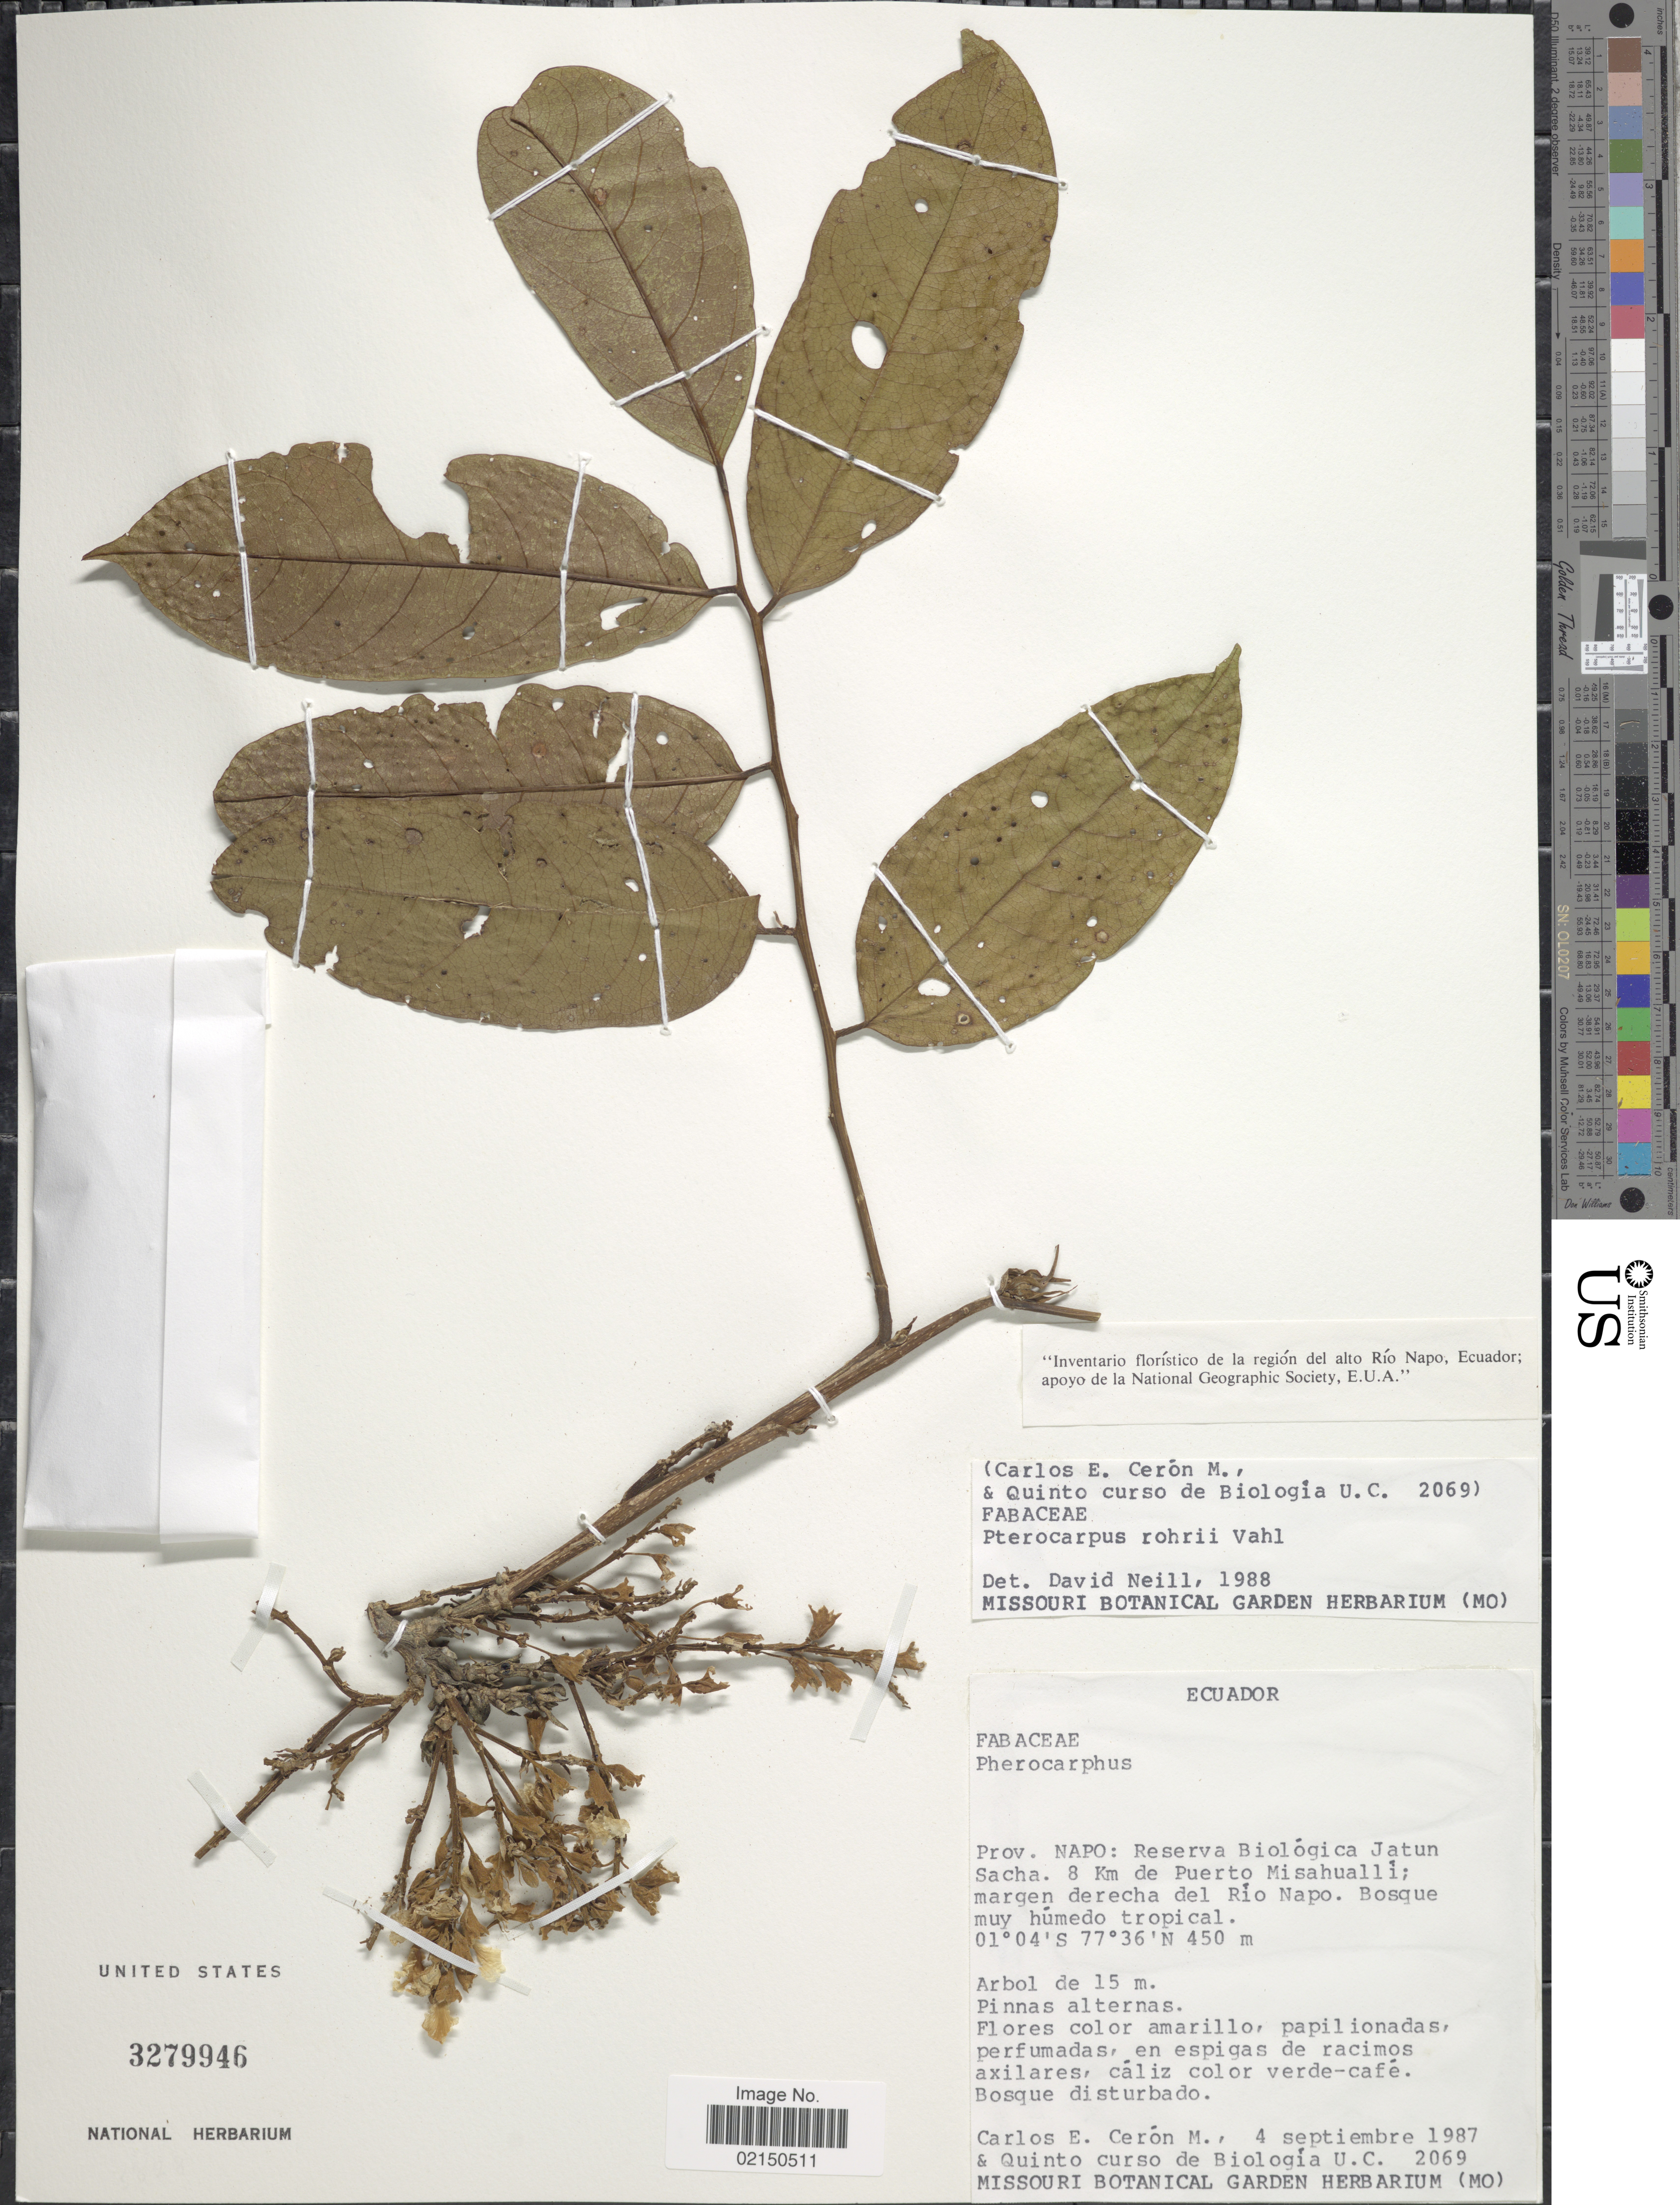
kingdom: Plantae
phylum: Tracheophyta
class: Magnoliopsida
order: Fabales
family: Fabaceae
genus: Pterocarpus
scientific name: Pterocarpus rohrii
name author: Vahl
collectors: C. E. Cerón M. & Quinto curso de Biologia U. C.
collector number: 2069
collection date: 1987-09-04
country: Ecuador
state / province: Napo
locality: Reserva Biologica Jatun Sacha. 8 km de Puerto Misahualli; margen derecha del Rio Napo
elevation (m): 450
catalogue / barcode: US 3279946